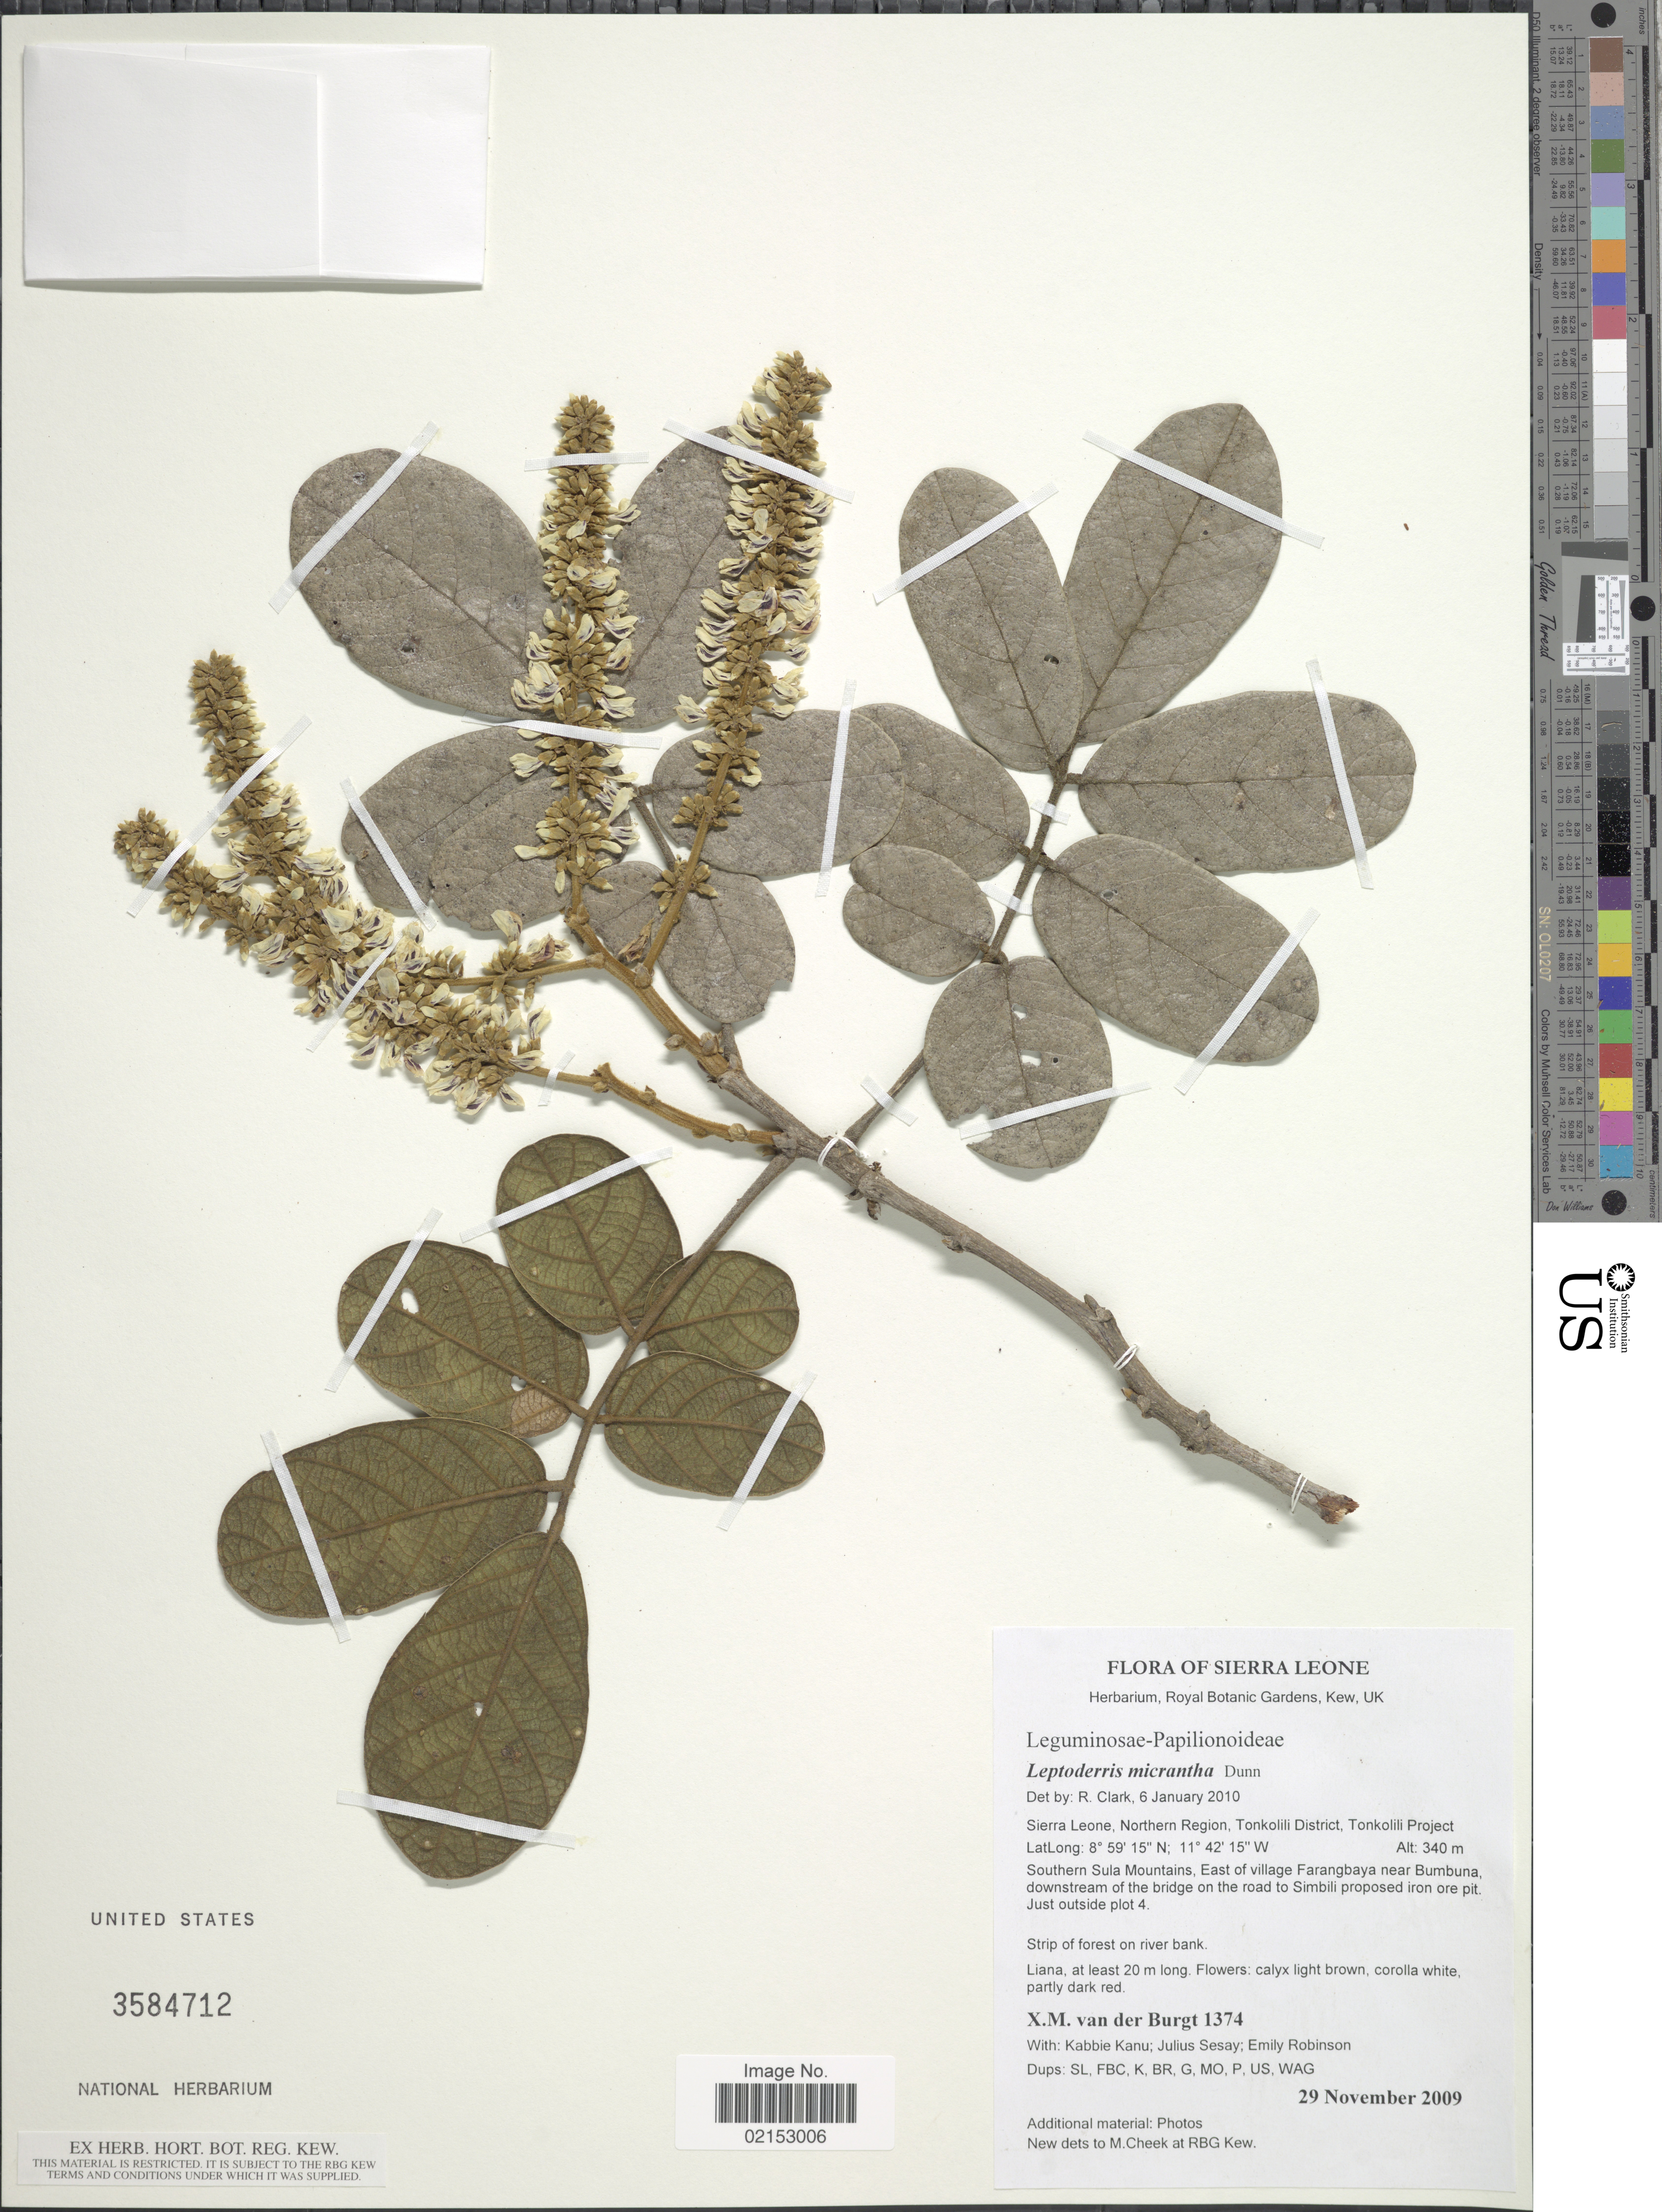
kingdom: Plantae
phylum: Tracheophyta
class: Magnoliopsida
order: Fabales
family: Fabaceae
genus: Leptoderris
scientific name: Leptoderris micrantha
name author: Dunn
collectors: X. M. van der Burgt, K. Kanu, J. Sesay & E. Robinson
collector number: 1374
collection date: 2009-11-29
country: Sierra Leone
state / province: Northern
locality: Northern Region, Tonkolili District,Tonkolili Project. Southern Sula Mountains, East of village Farangbaya near Bumbuna, downstream of the bridge on the road to Simbili proposed iron ore pit. Just outside plot 4. Strip of forest on river bank.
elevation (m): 340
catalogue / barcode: US 3584712